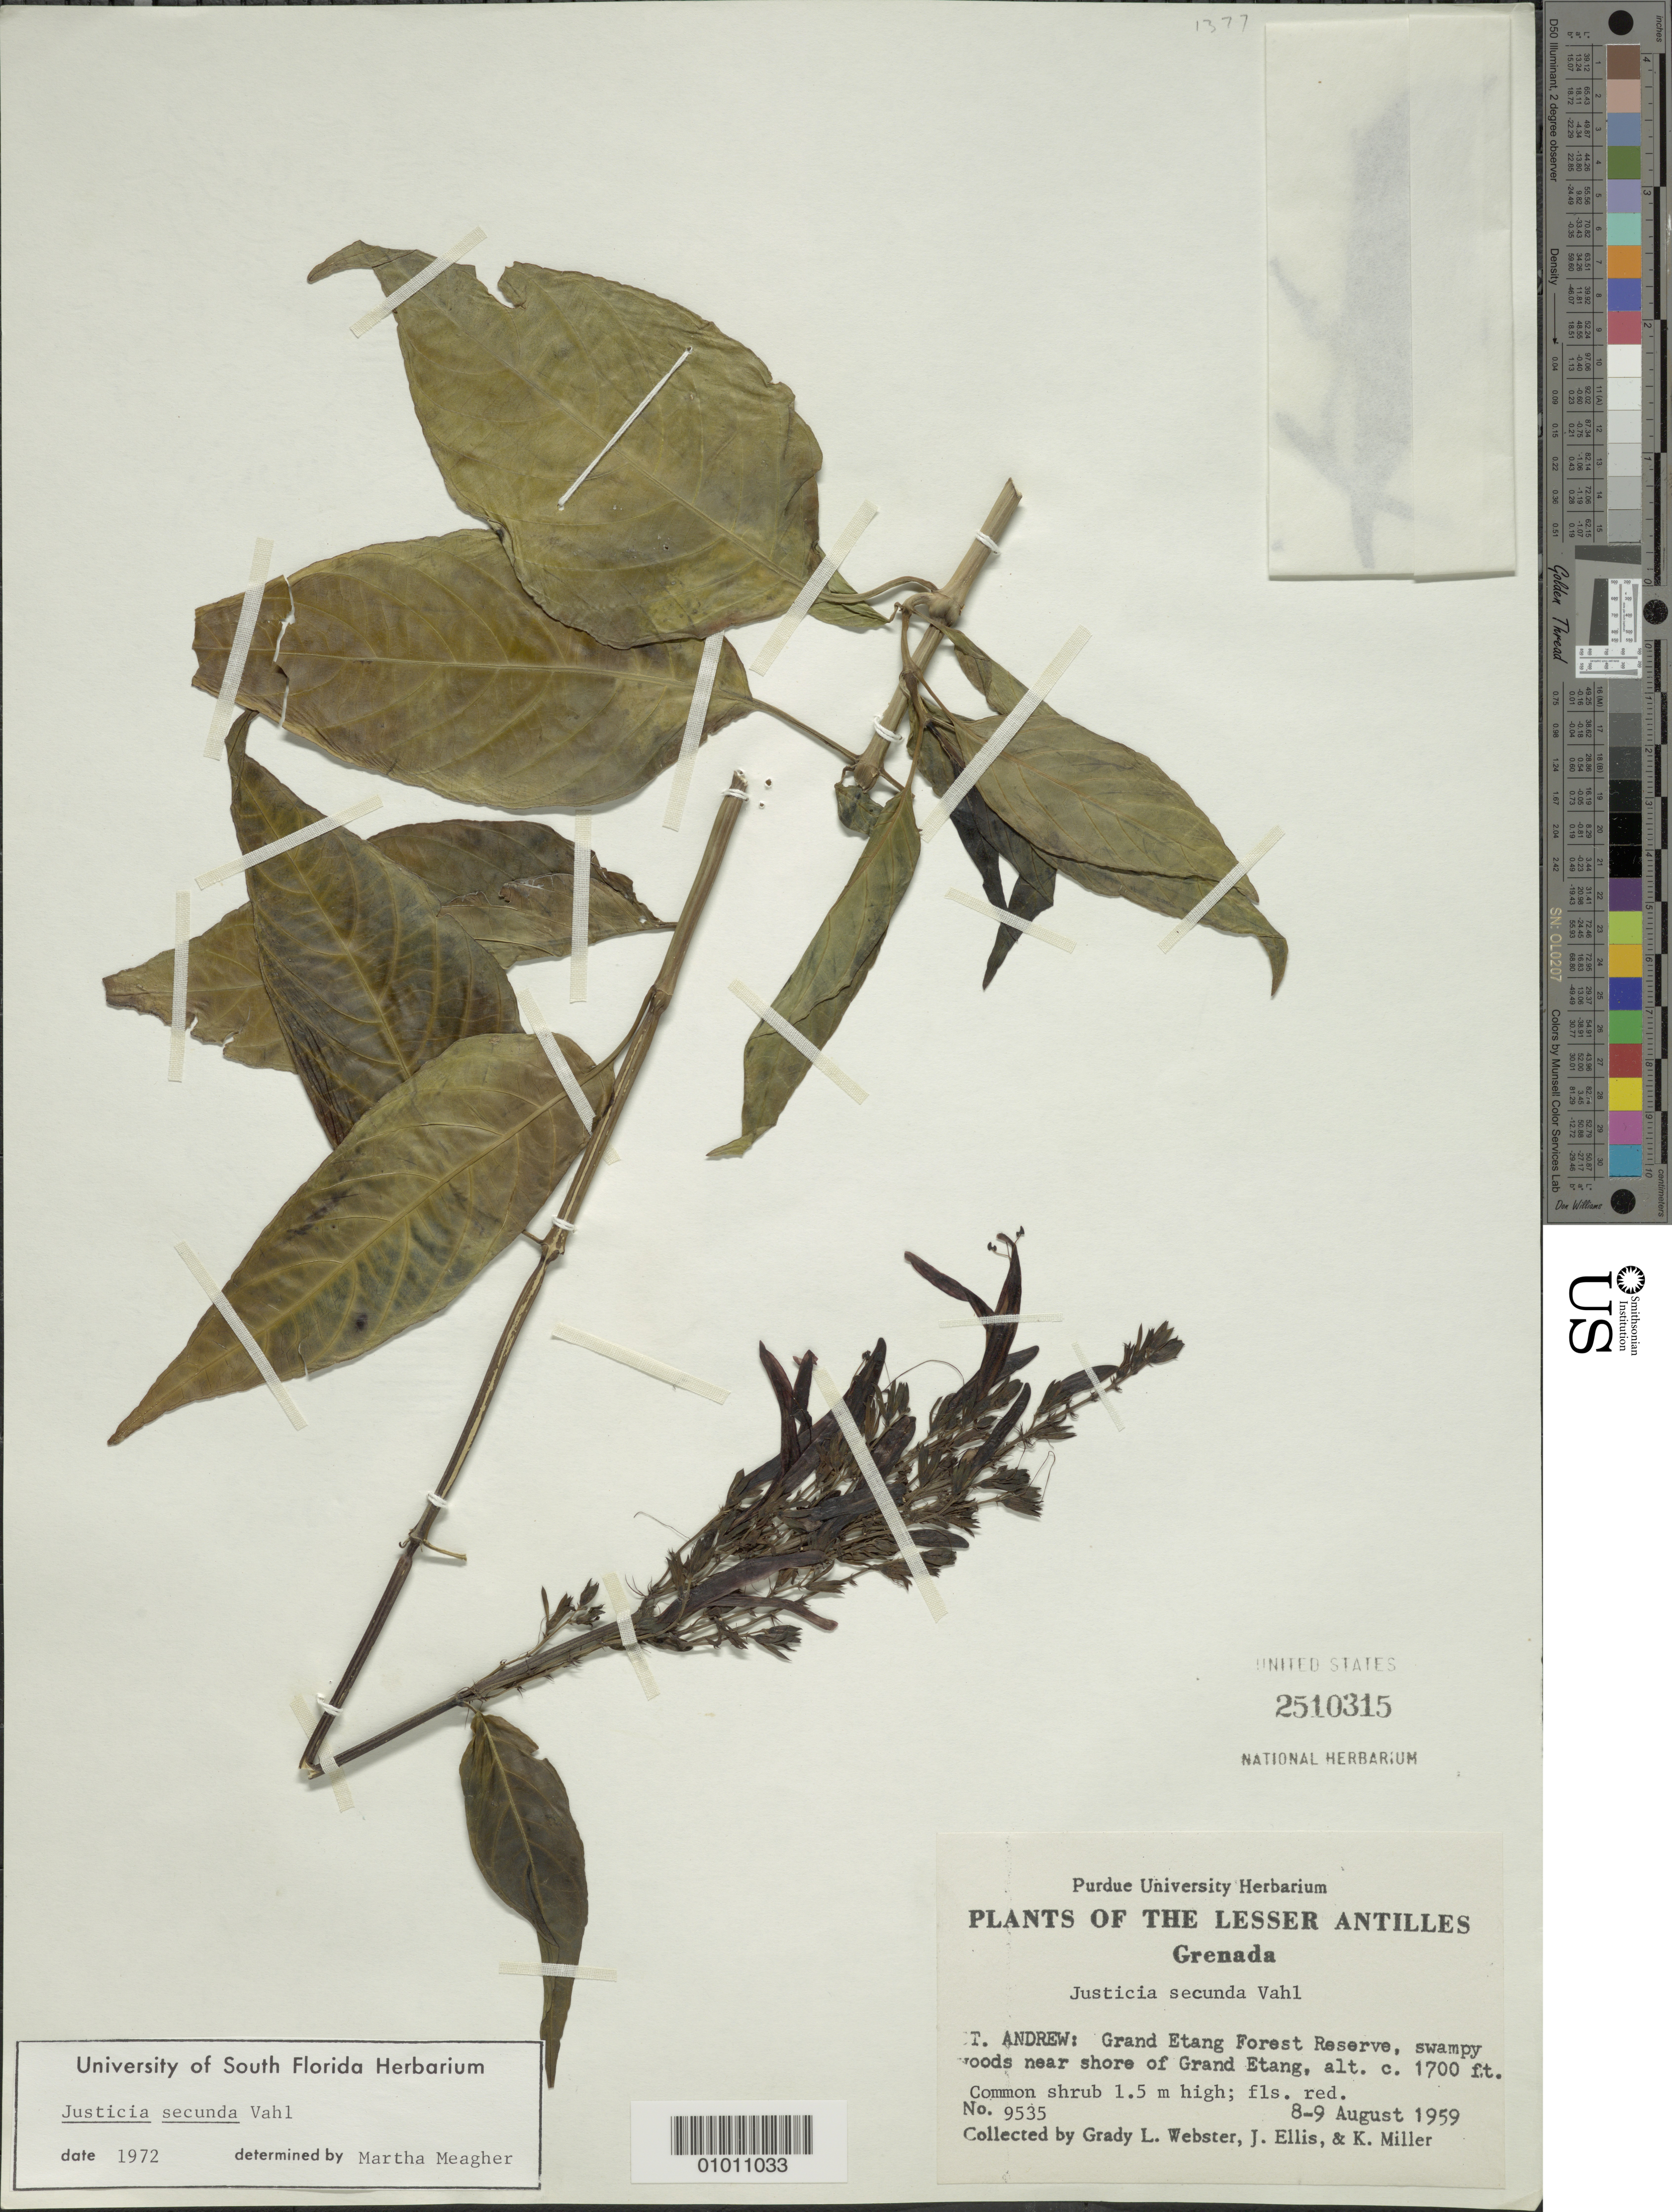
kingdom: Plantae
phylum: Tracheophyta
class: Magnoliopsida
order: Lamiales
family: Acanthaceae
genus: Justicia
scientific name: Justicia secunda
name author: Vahl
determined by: Meagher, M.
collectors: G. L. Webster, J. Ellis & K. Miller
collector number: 9535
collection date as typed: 08 Aug 1959 to 09 Aug 1959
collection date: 1959-08-08/1959-08-09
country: Grenada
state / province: Saint Andrew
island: Grenada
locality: Grand Etang Forest Reserve near shore of Grand Etang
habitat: Swampy woods near shore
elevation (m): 518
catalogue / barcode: US 2510315